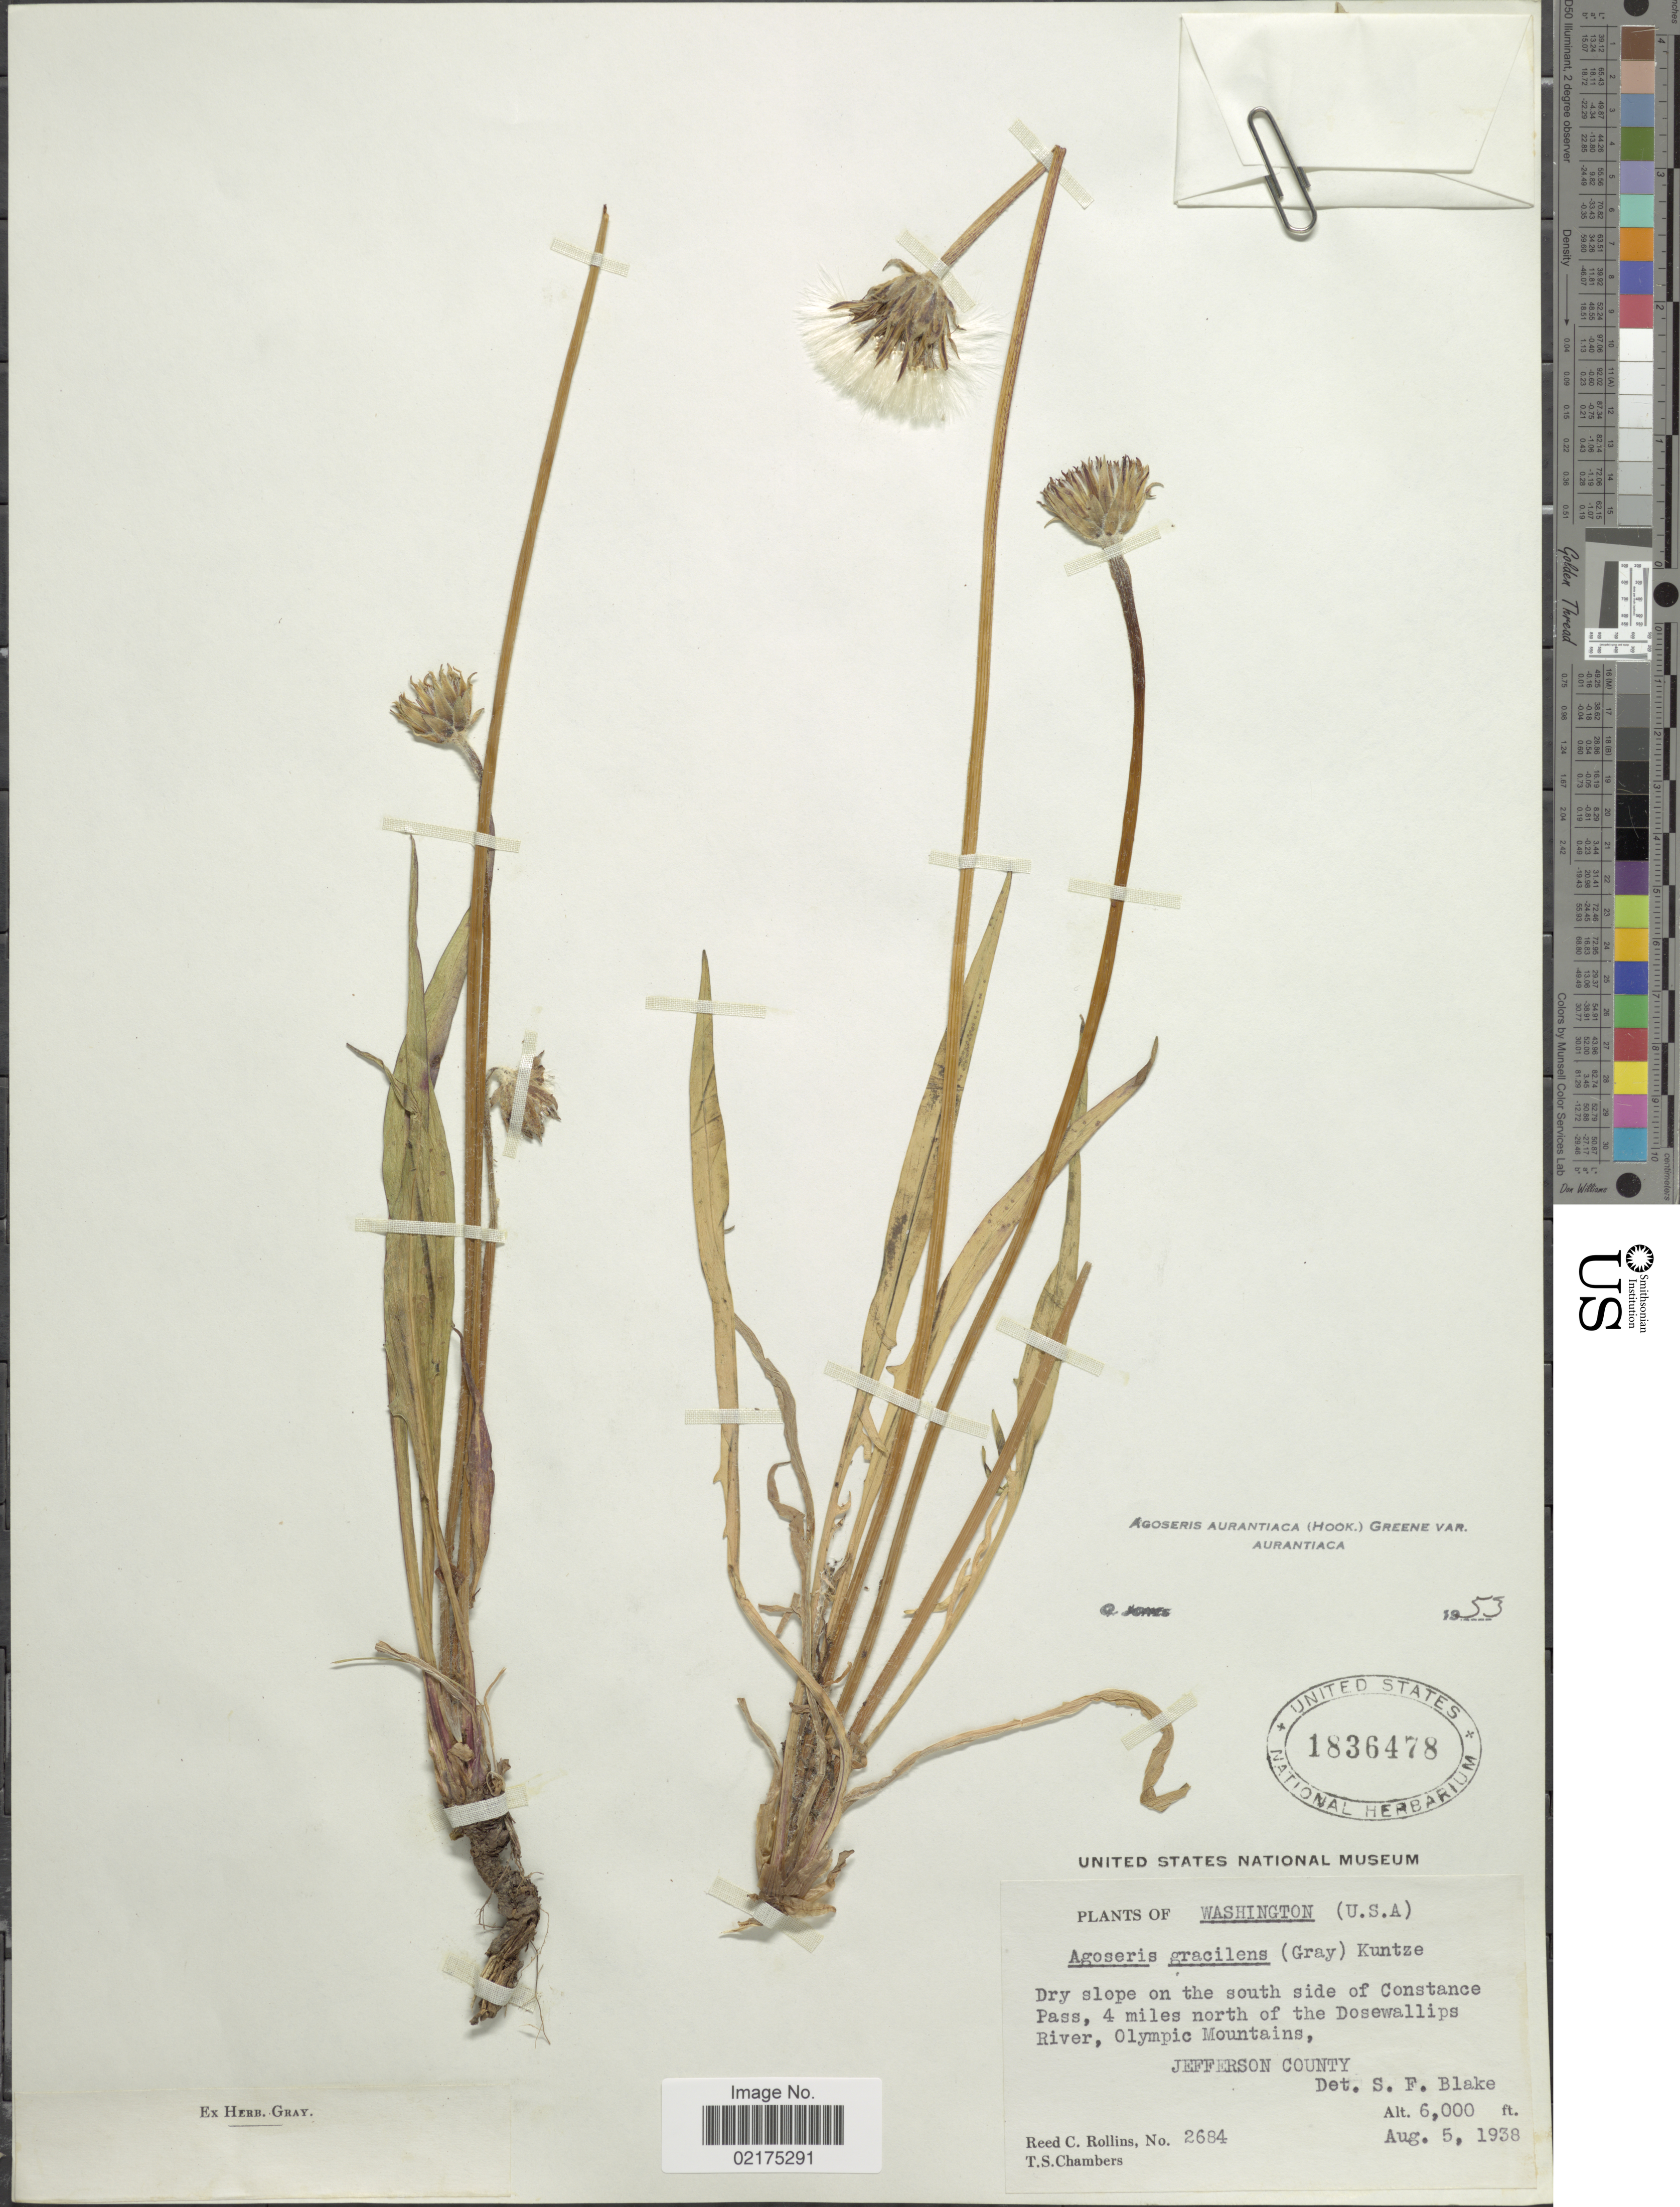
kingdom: Plantae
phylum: Tracheophyta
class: Magnoliopsida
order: Asterales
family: Asteraceae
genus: Agoseris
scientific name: Agoseris aurantiaca var. aurantiaca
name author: (Hook.) Greene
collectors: R. C. Rollins & T. Chambers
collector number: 2684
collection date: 1938-08-05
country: United States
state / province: Washington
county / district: Jefferson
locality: Dry slope on the south side of Constance Pass, 4 miles north of Dosewallips River, Olympic Mountains, Jefferson County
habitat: dry slope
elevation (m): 1829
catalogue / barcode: US 1836478